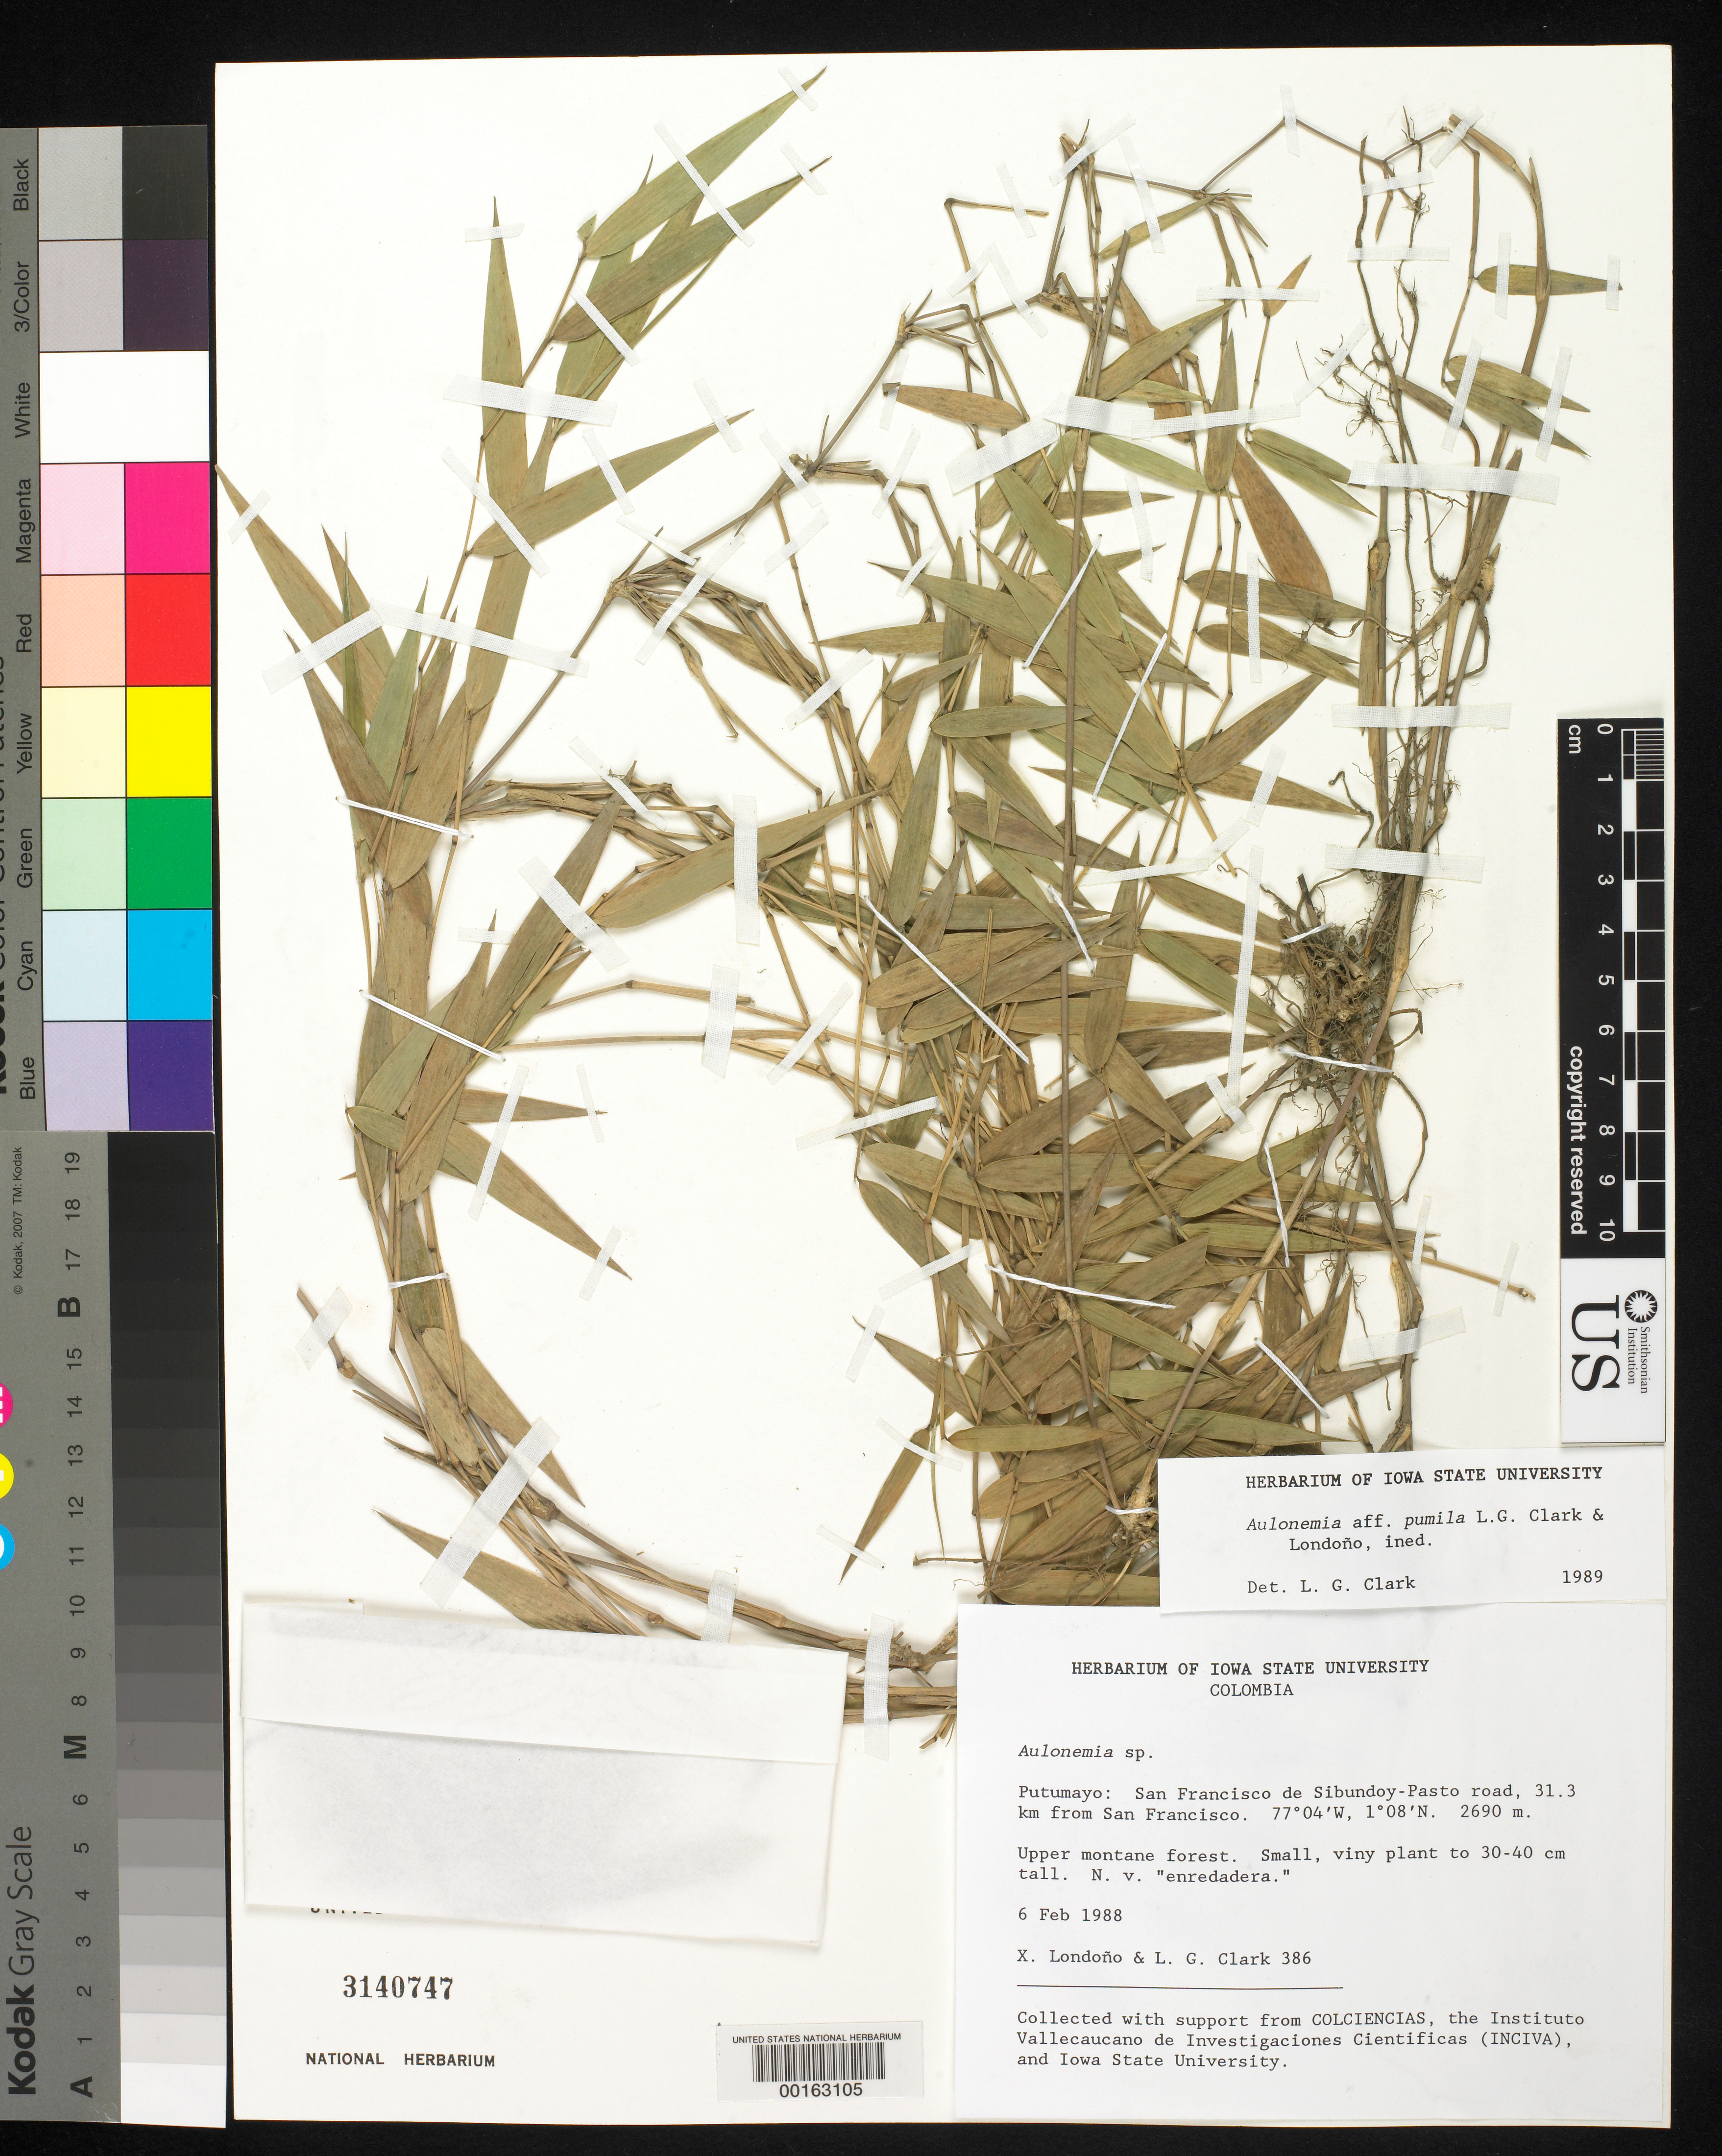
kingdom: Plantae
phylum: Tracheophyta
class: Liliopsida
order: Poales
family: Poaceae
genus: Aulonemia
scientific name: Aulonemia pumila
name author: L.G. Clark & Londoño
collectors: X. Londoño & L. G. Clark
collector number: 386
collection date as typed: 06 Feb 1988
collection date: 1988-02-06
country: Colombia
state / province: Putumayo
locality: San Francisco de Sibundoy-Pasto road, 31.3 km from San Francisco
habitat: Upper montane forest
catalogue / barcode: US 3140747